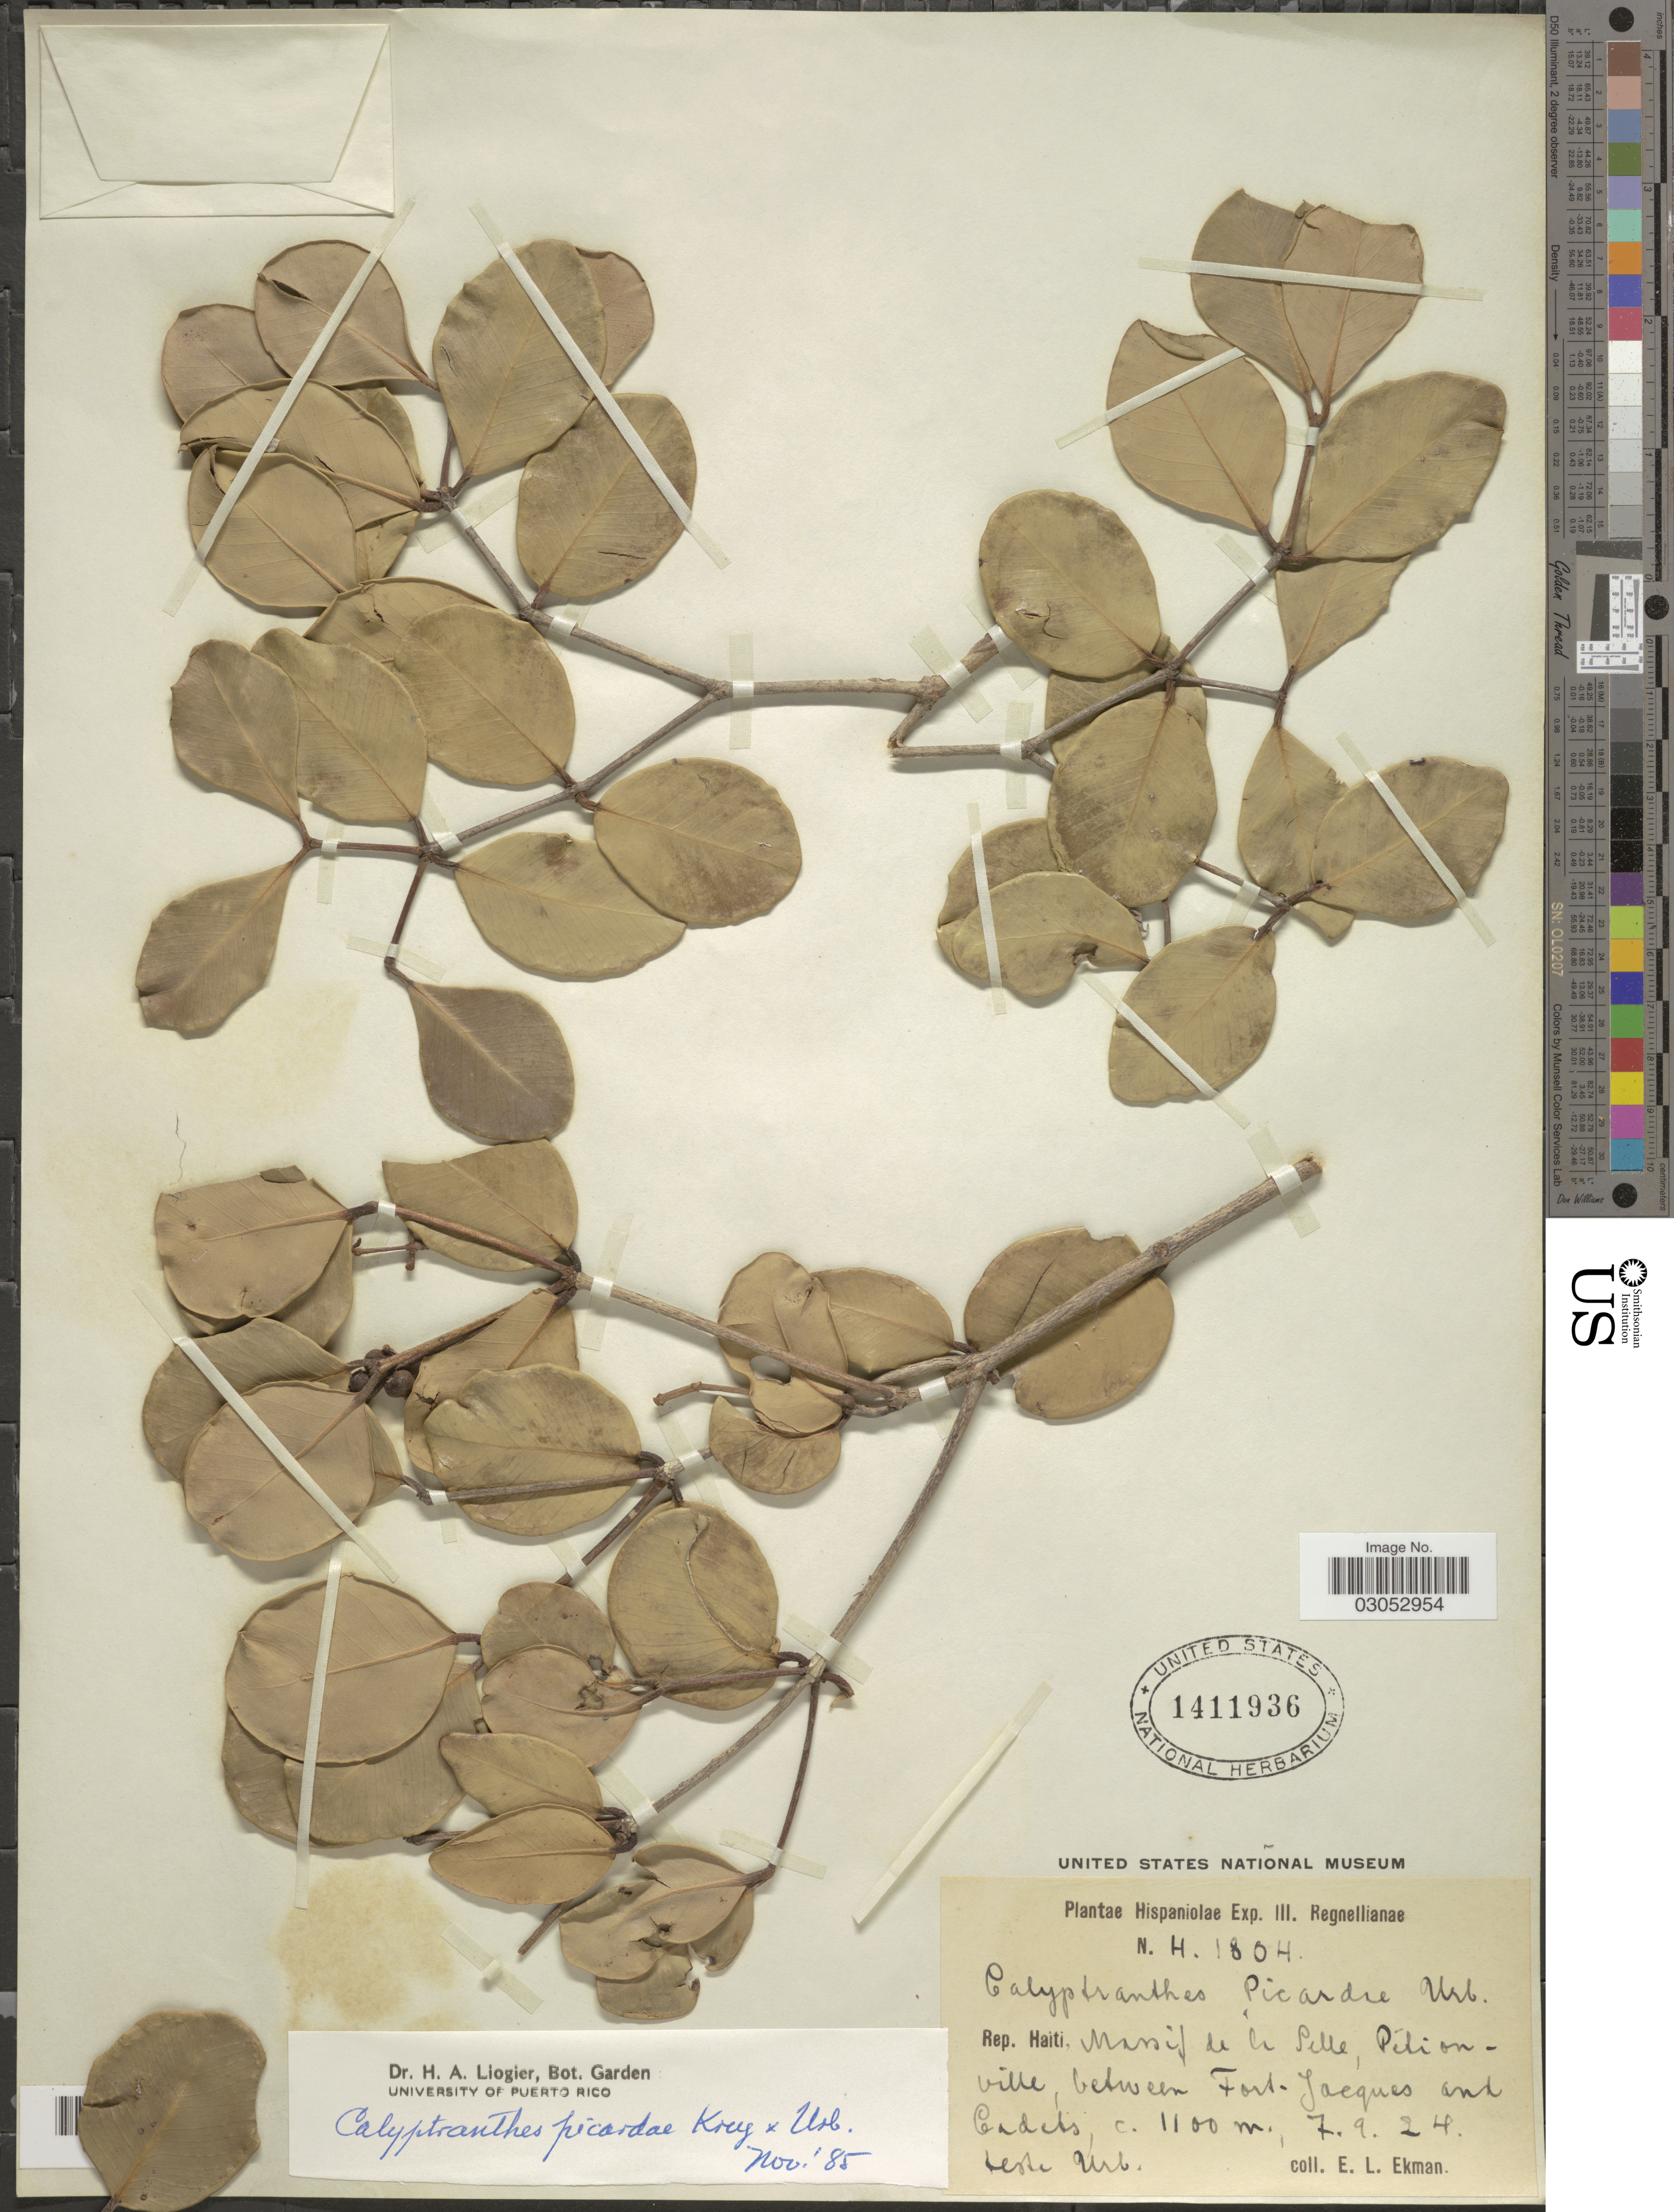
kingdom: Plantae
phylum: Tracheophyta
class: Magnoliopsida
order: Myrtales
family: Myrtaceae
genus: Calyptranthes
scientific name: Calyptranthes picardae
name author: Krug & Urb.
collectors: E. L. Ekman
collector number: H.1804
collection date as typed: Transcribed d/m/y: 7/9/24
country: Haiti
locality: Rep. Haiti, Massif de la Selle, Pétionville, between Fort-Jacques and Cadets.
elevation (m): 1100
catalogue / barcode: US 1411936